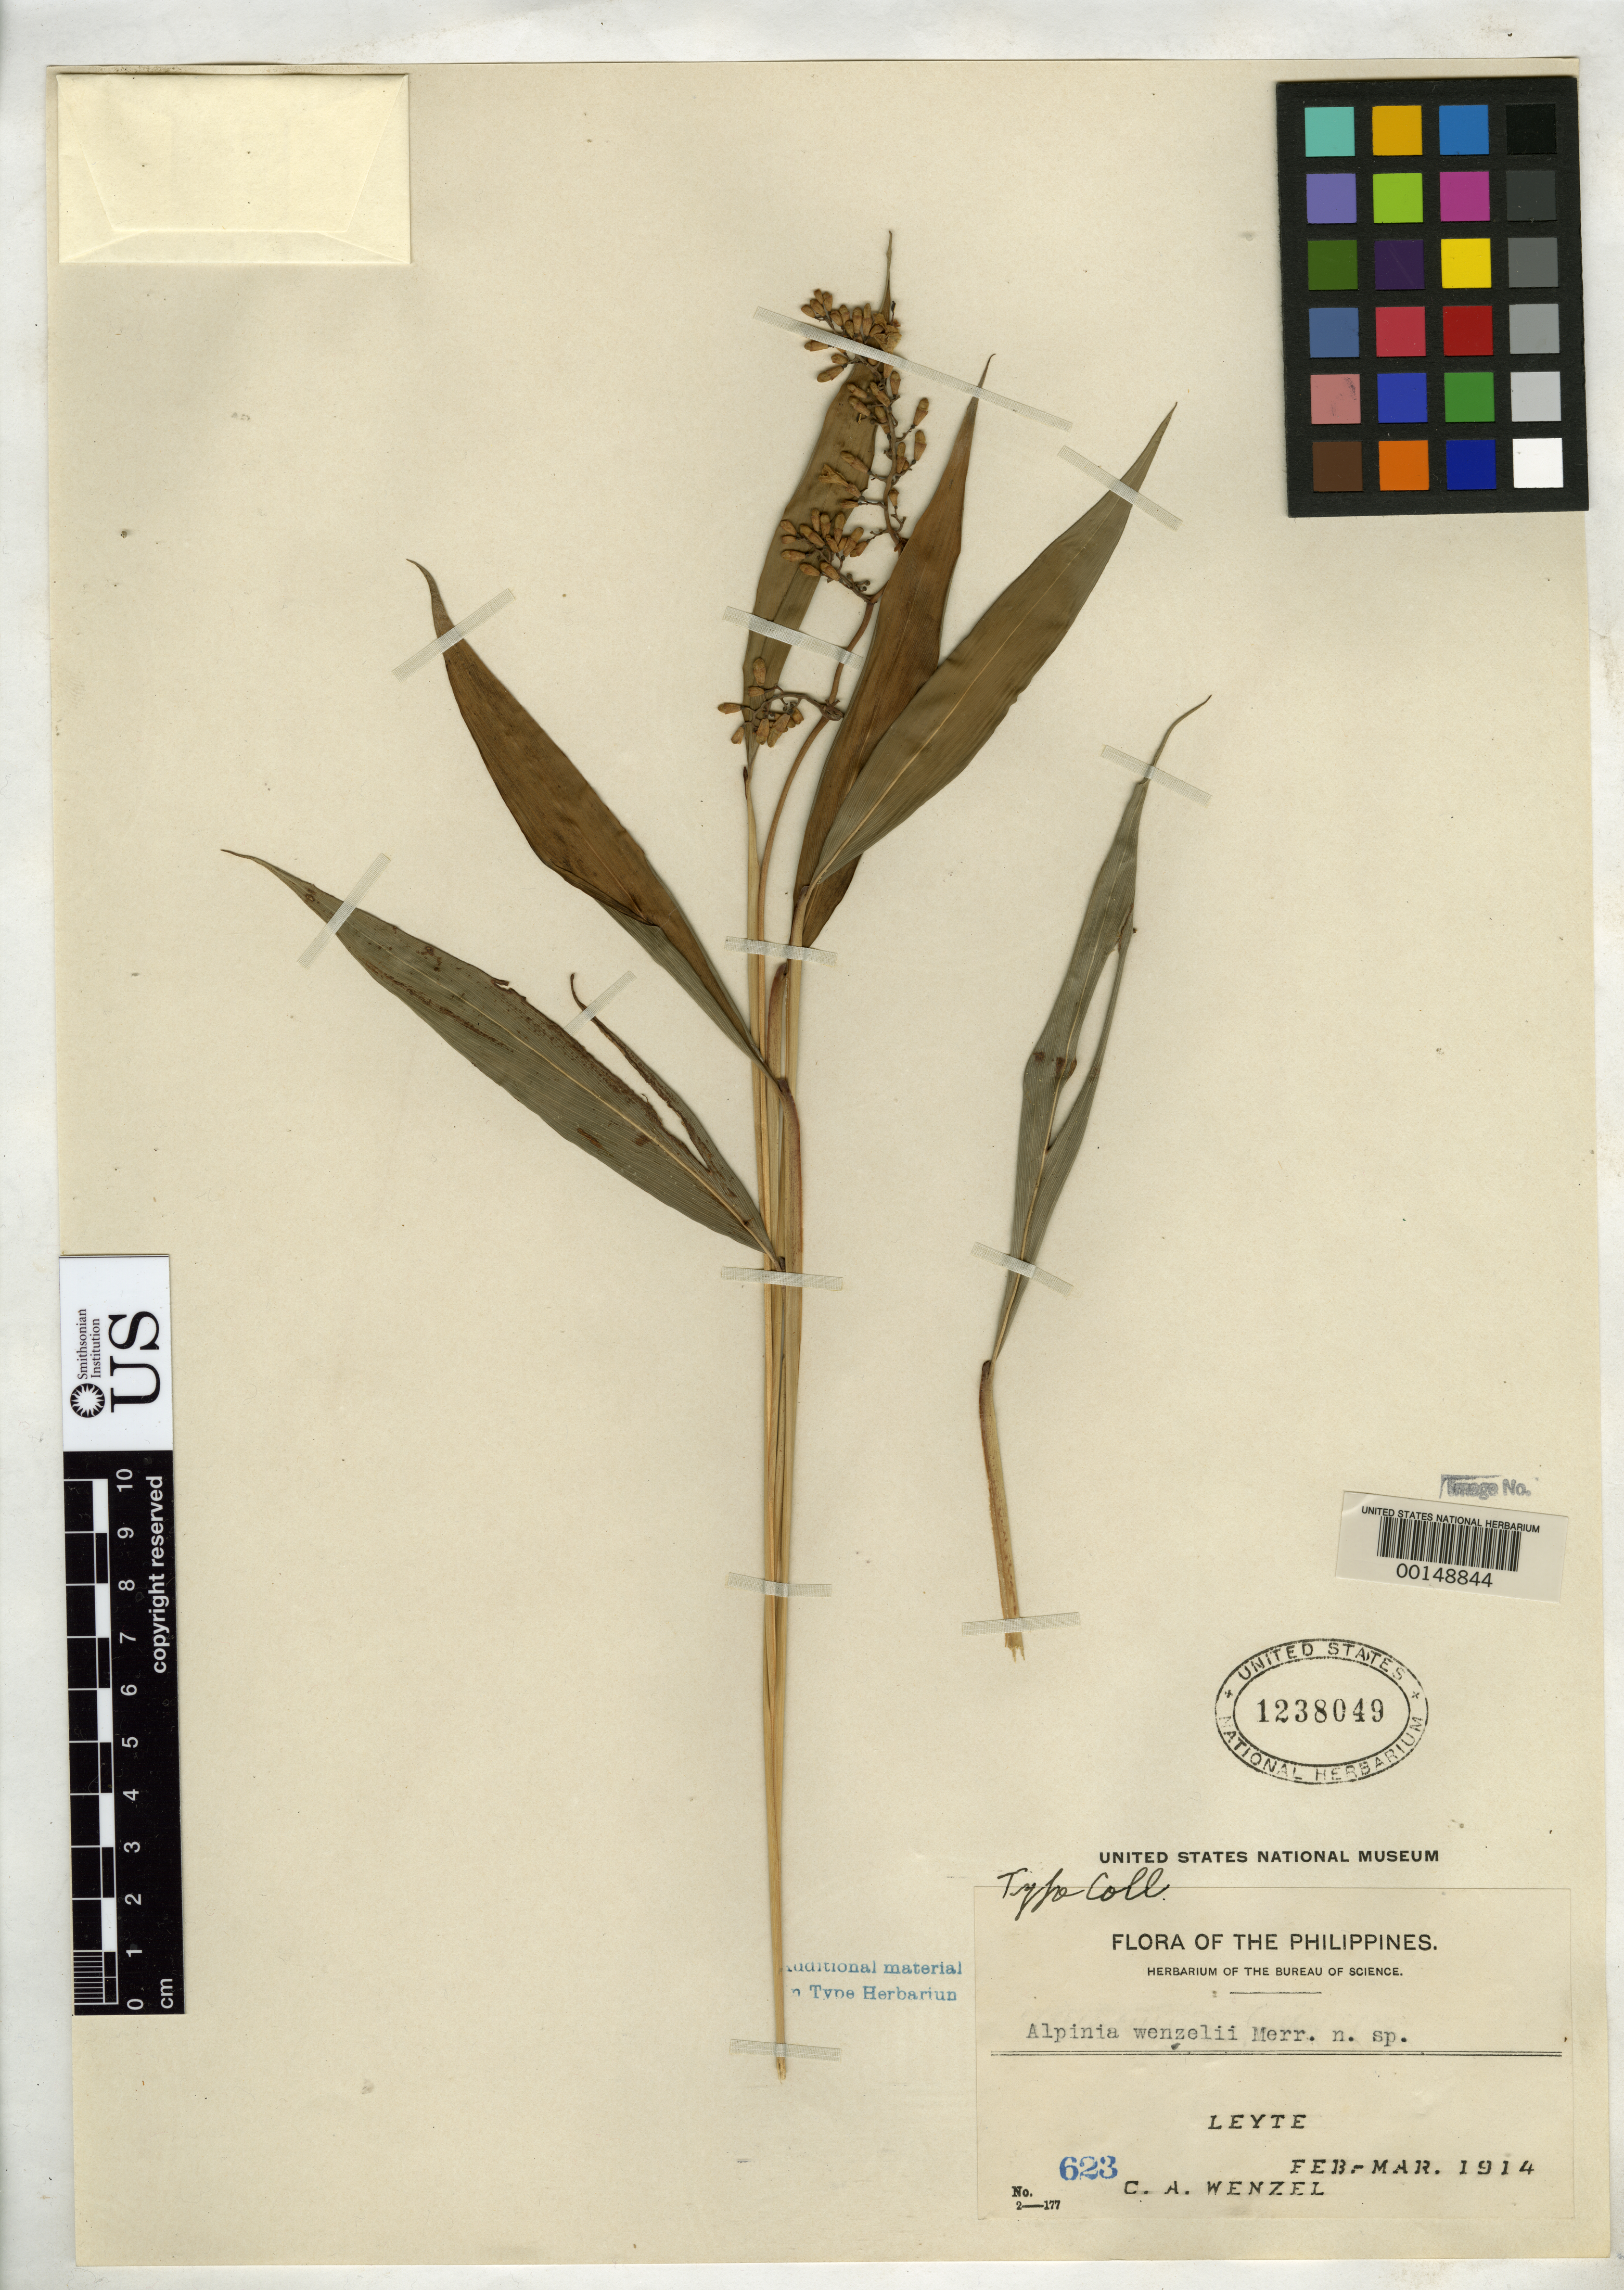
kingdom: Plantae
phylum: Tracheophyta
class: Liliopsida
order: Zingiberales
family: Zingiberaceae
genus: Alpinia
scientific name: Alpinia wenzelii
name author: Merr.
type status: Type Collection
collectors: C. Wenzel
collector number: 623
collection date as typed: Feb 1914 to -- Mar 1914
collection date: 1914-02/1914-03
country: Philippines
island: Leyte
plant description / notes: Presumably an isotype but specimens with this collection number were apparently made on two different dates; protologue cites collection date as 11 March 1914; another sheet filed in main herbarium is dated 27 Feb. 1914.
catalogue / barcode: US 1238049